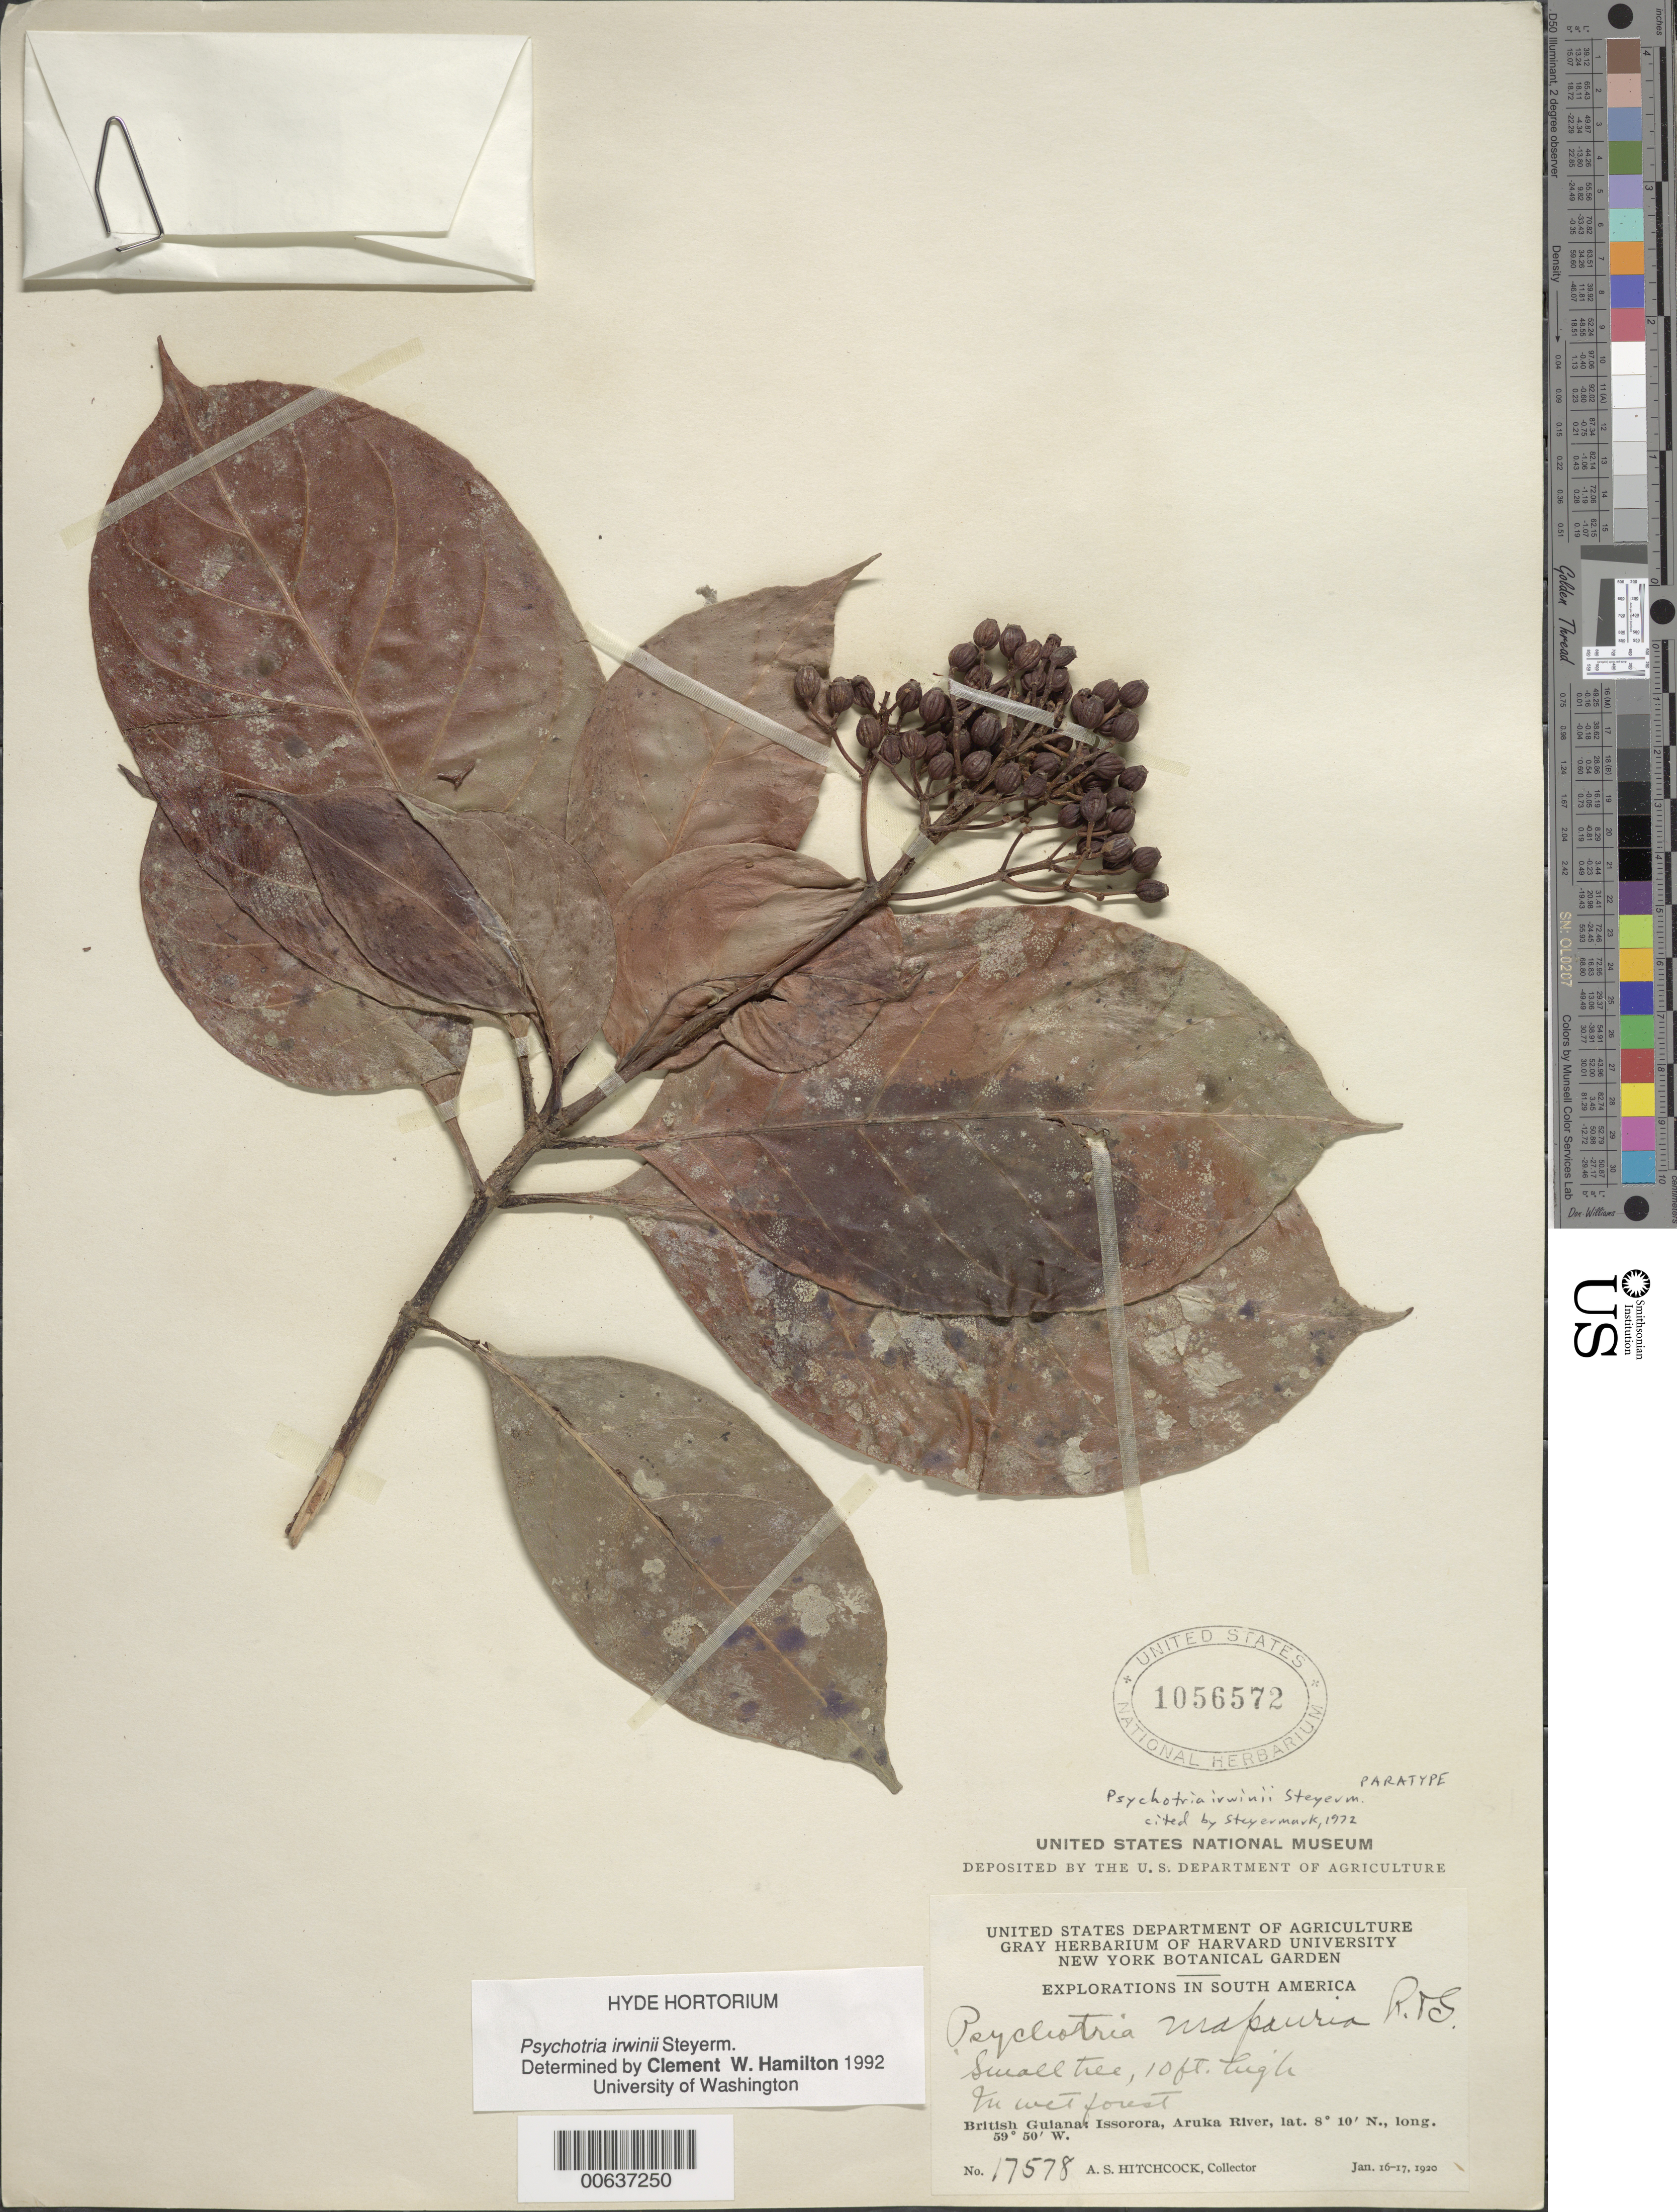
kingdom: Plantae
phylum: Tracheophyta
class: Magnoliopsida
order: Gentianales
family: Rubiaceae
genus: Psychotria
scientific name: Psychotria irwinii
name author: Steyerm.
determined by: Hamilton, C. W.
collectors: A. S. Hitchcock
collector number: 17578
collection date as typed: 16-Jan-20 to 17-Jan-20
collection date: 1920-01-16/1920-01-17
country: Guyana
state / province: Barima-Waini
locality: Issorora, vic of, on the Aruka River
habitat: Wet forest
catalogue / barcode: US 1056572